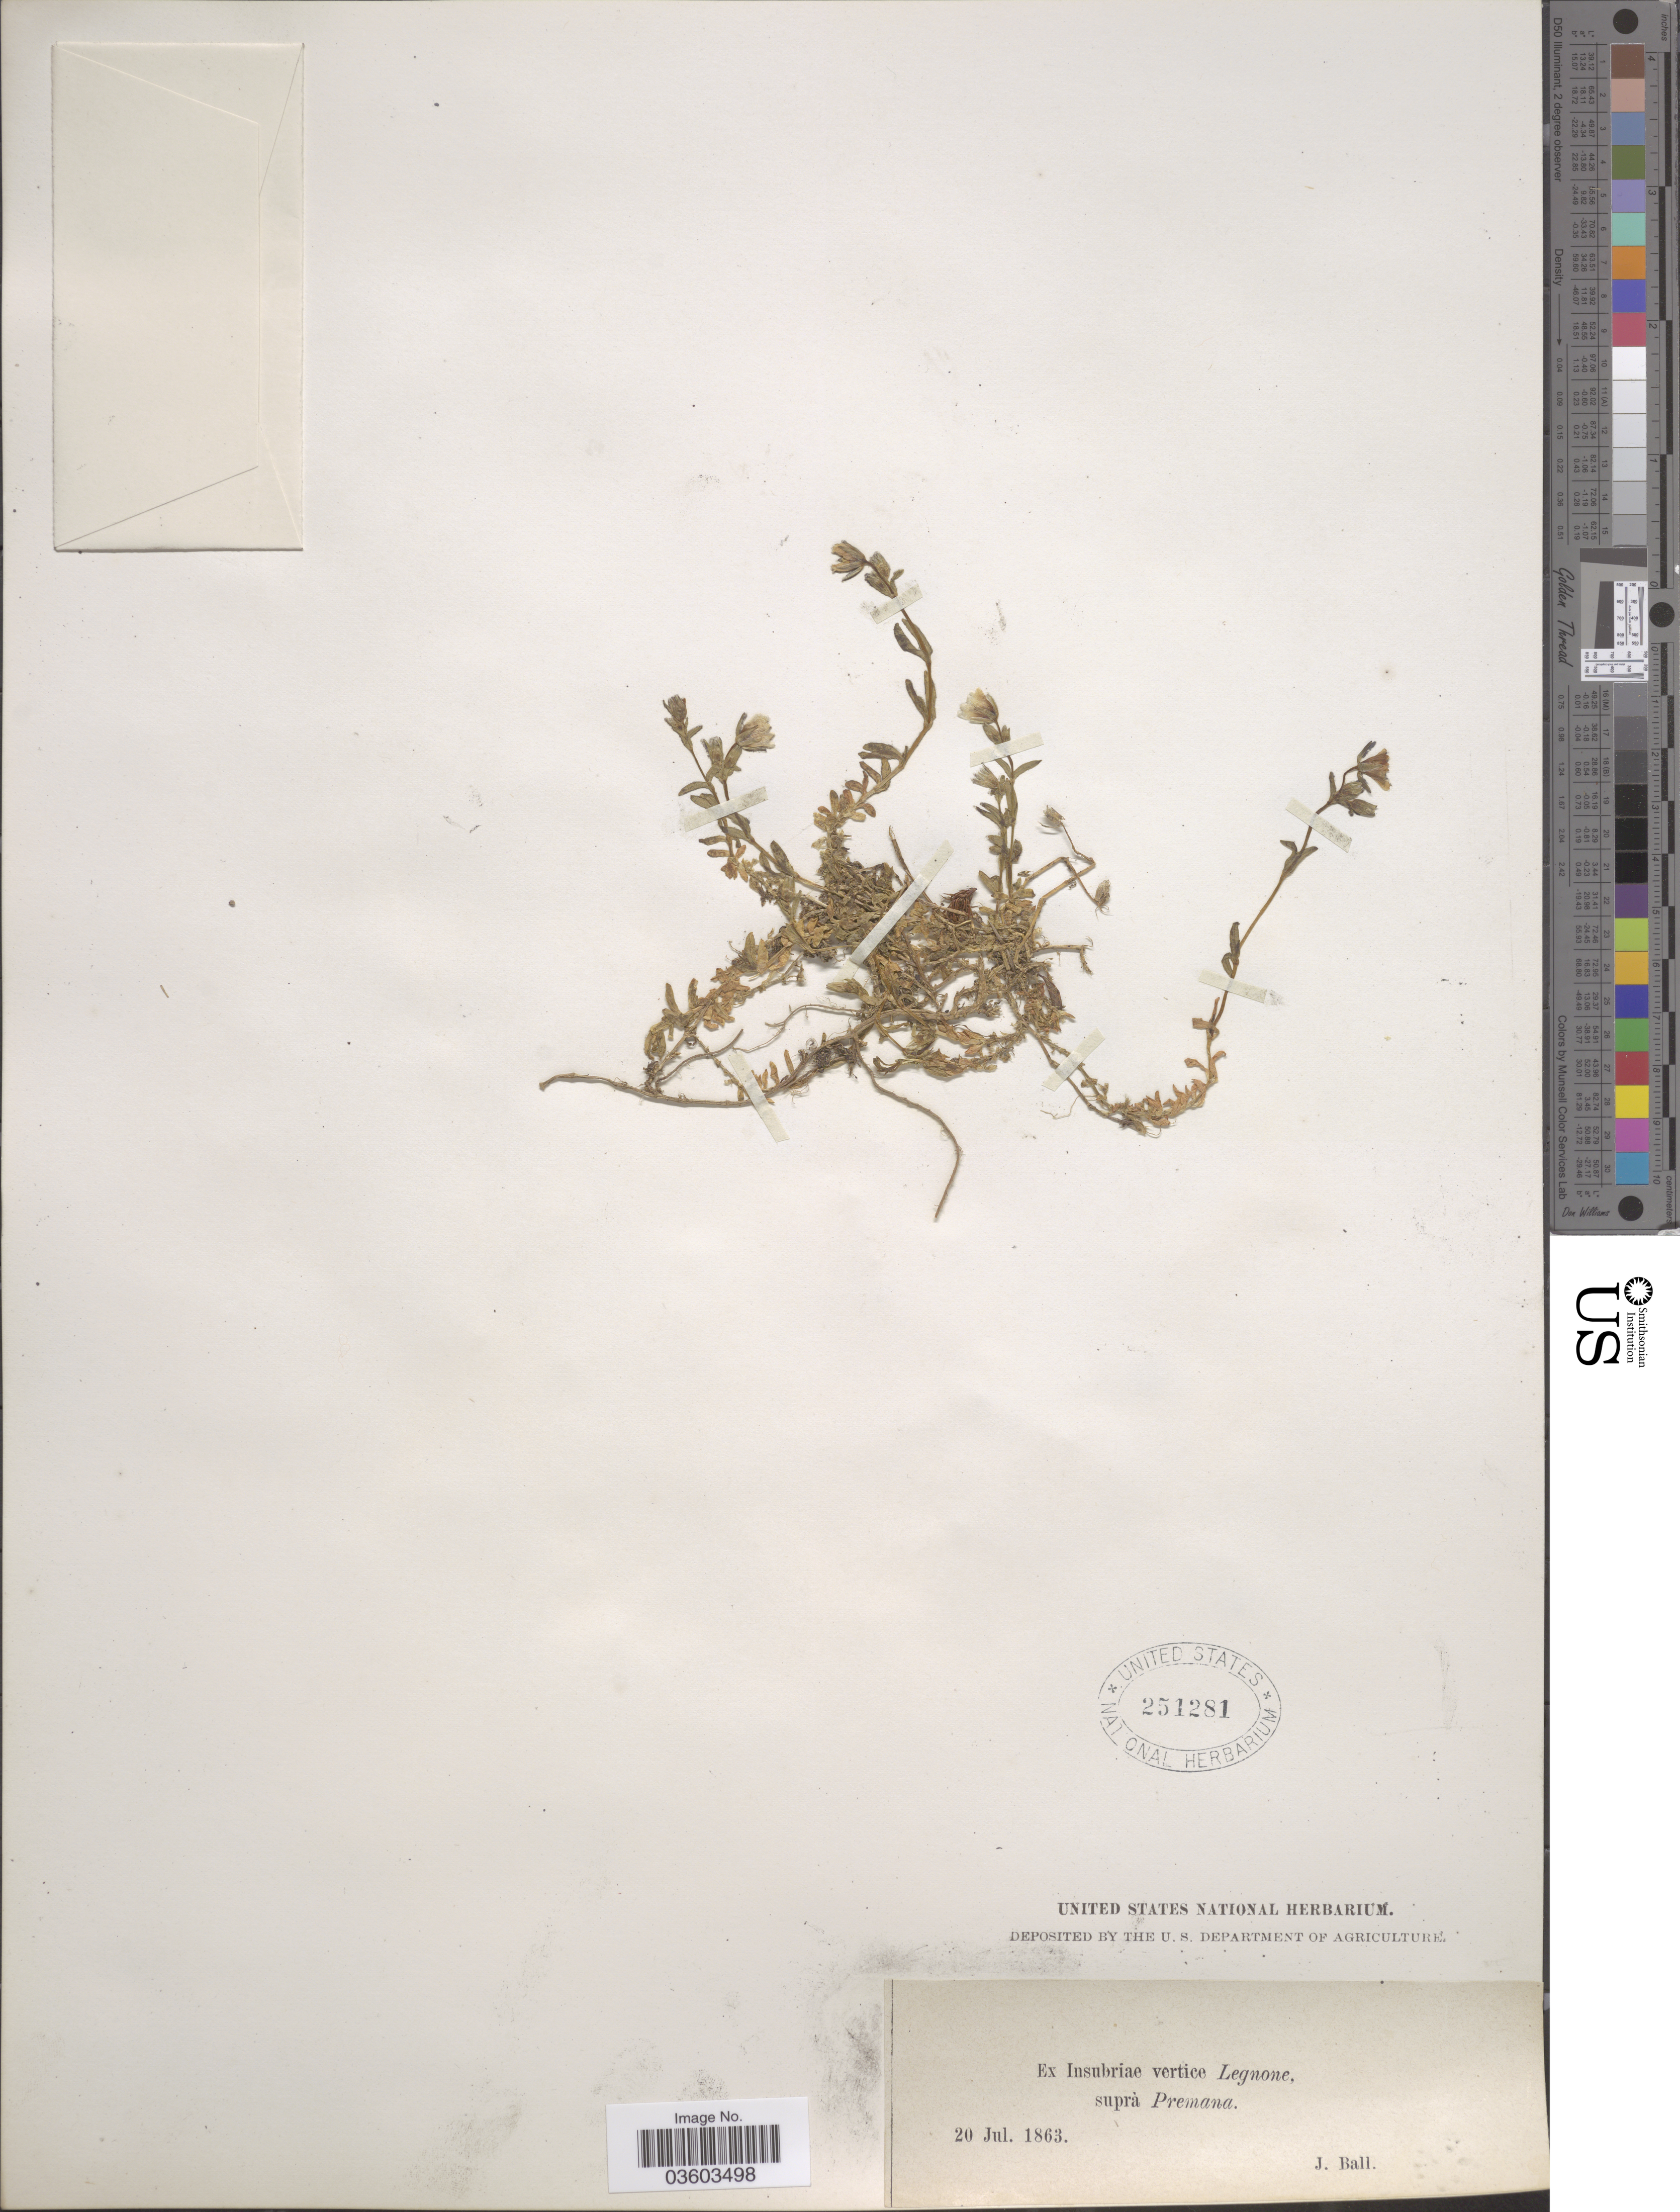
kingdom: Plantae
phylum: Tracheophyta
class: Magnoliopsida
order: Caryophyllales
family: Caryophyllaceae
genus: Cerastium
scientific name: Cerastium sp.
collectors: J. Ball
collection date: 1863-07-20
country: Italy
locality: Ex Insubriæ vertice Legnone, suprá Premana.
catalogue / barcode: US 251281